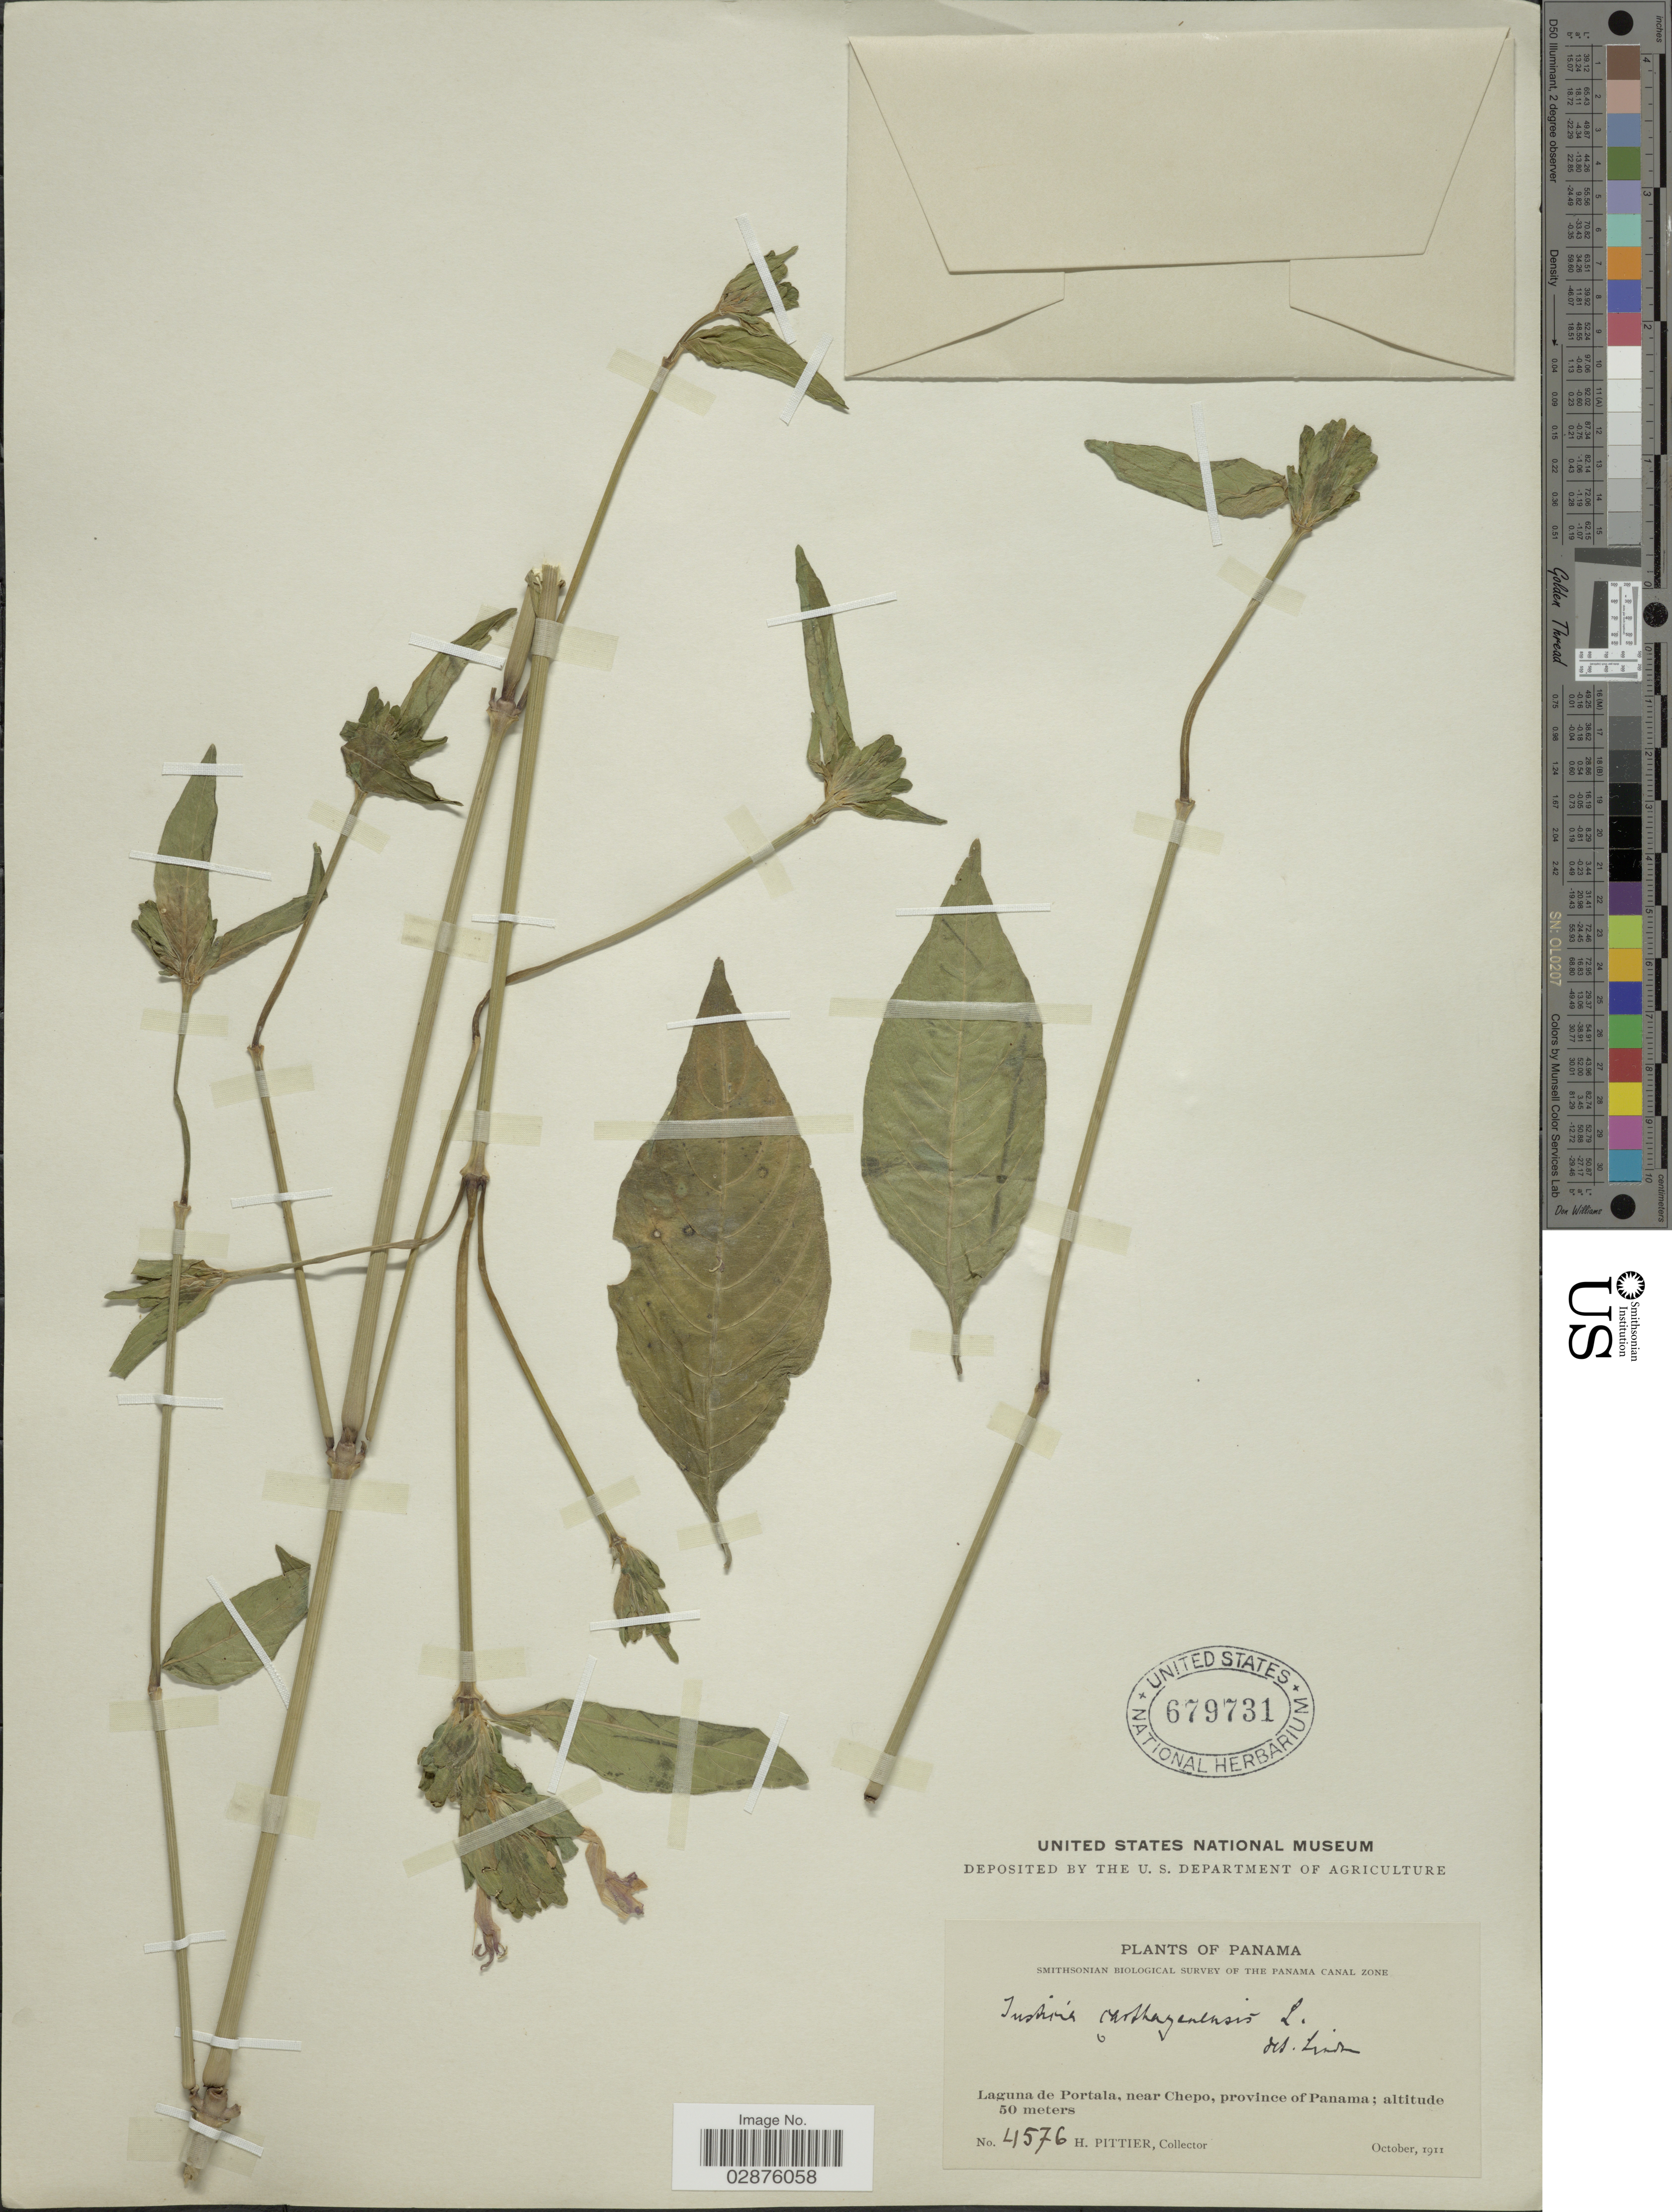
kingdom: Plantae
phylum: Tracheophyta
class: Magnoliopsida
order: Lamiales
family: Acanthaceae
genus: Justicia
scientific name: Justicia carthaginensis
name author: Jacq.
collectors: H. F. Pittier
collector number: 4576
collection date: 1911-10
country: Panama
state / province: Panamá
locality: Laguna de Portala, near Chepo, province of Panama.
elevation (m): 50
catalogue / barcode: US 679731